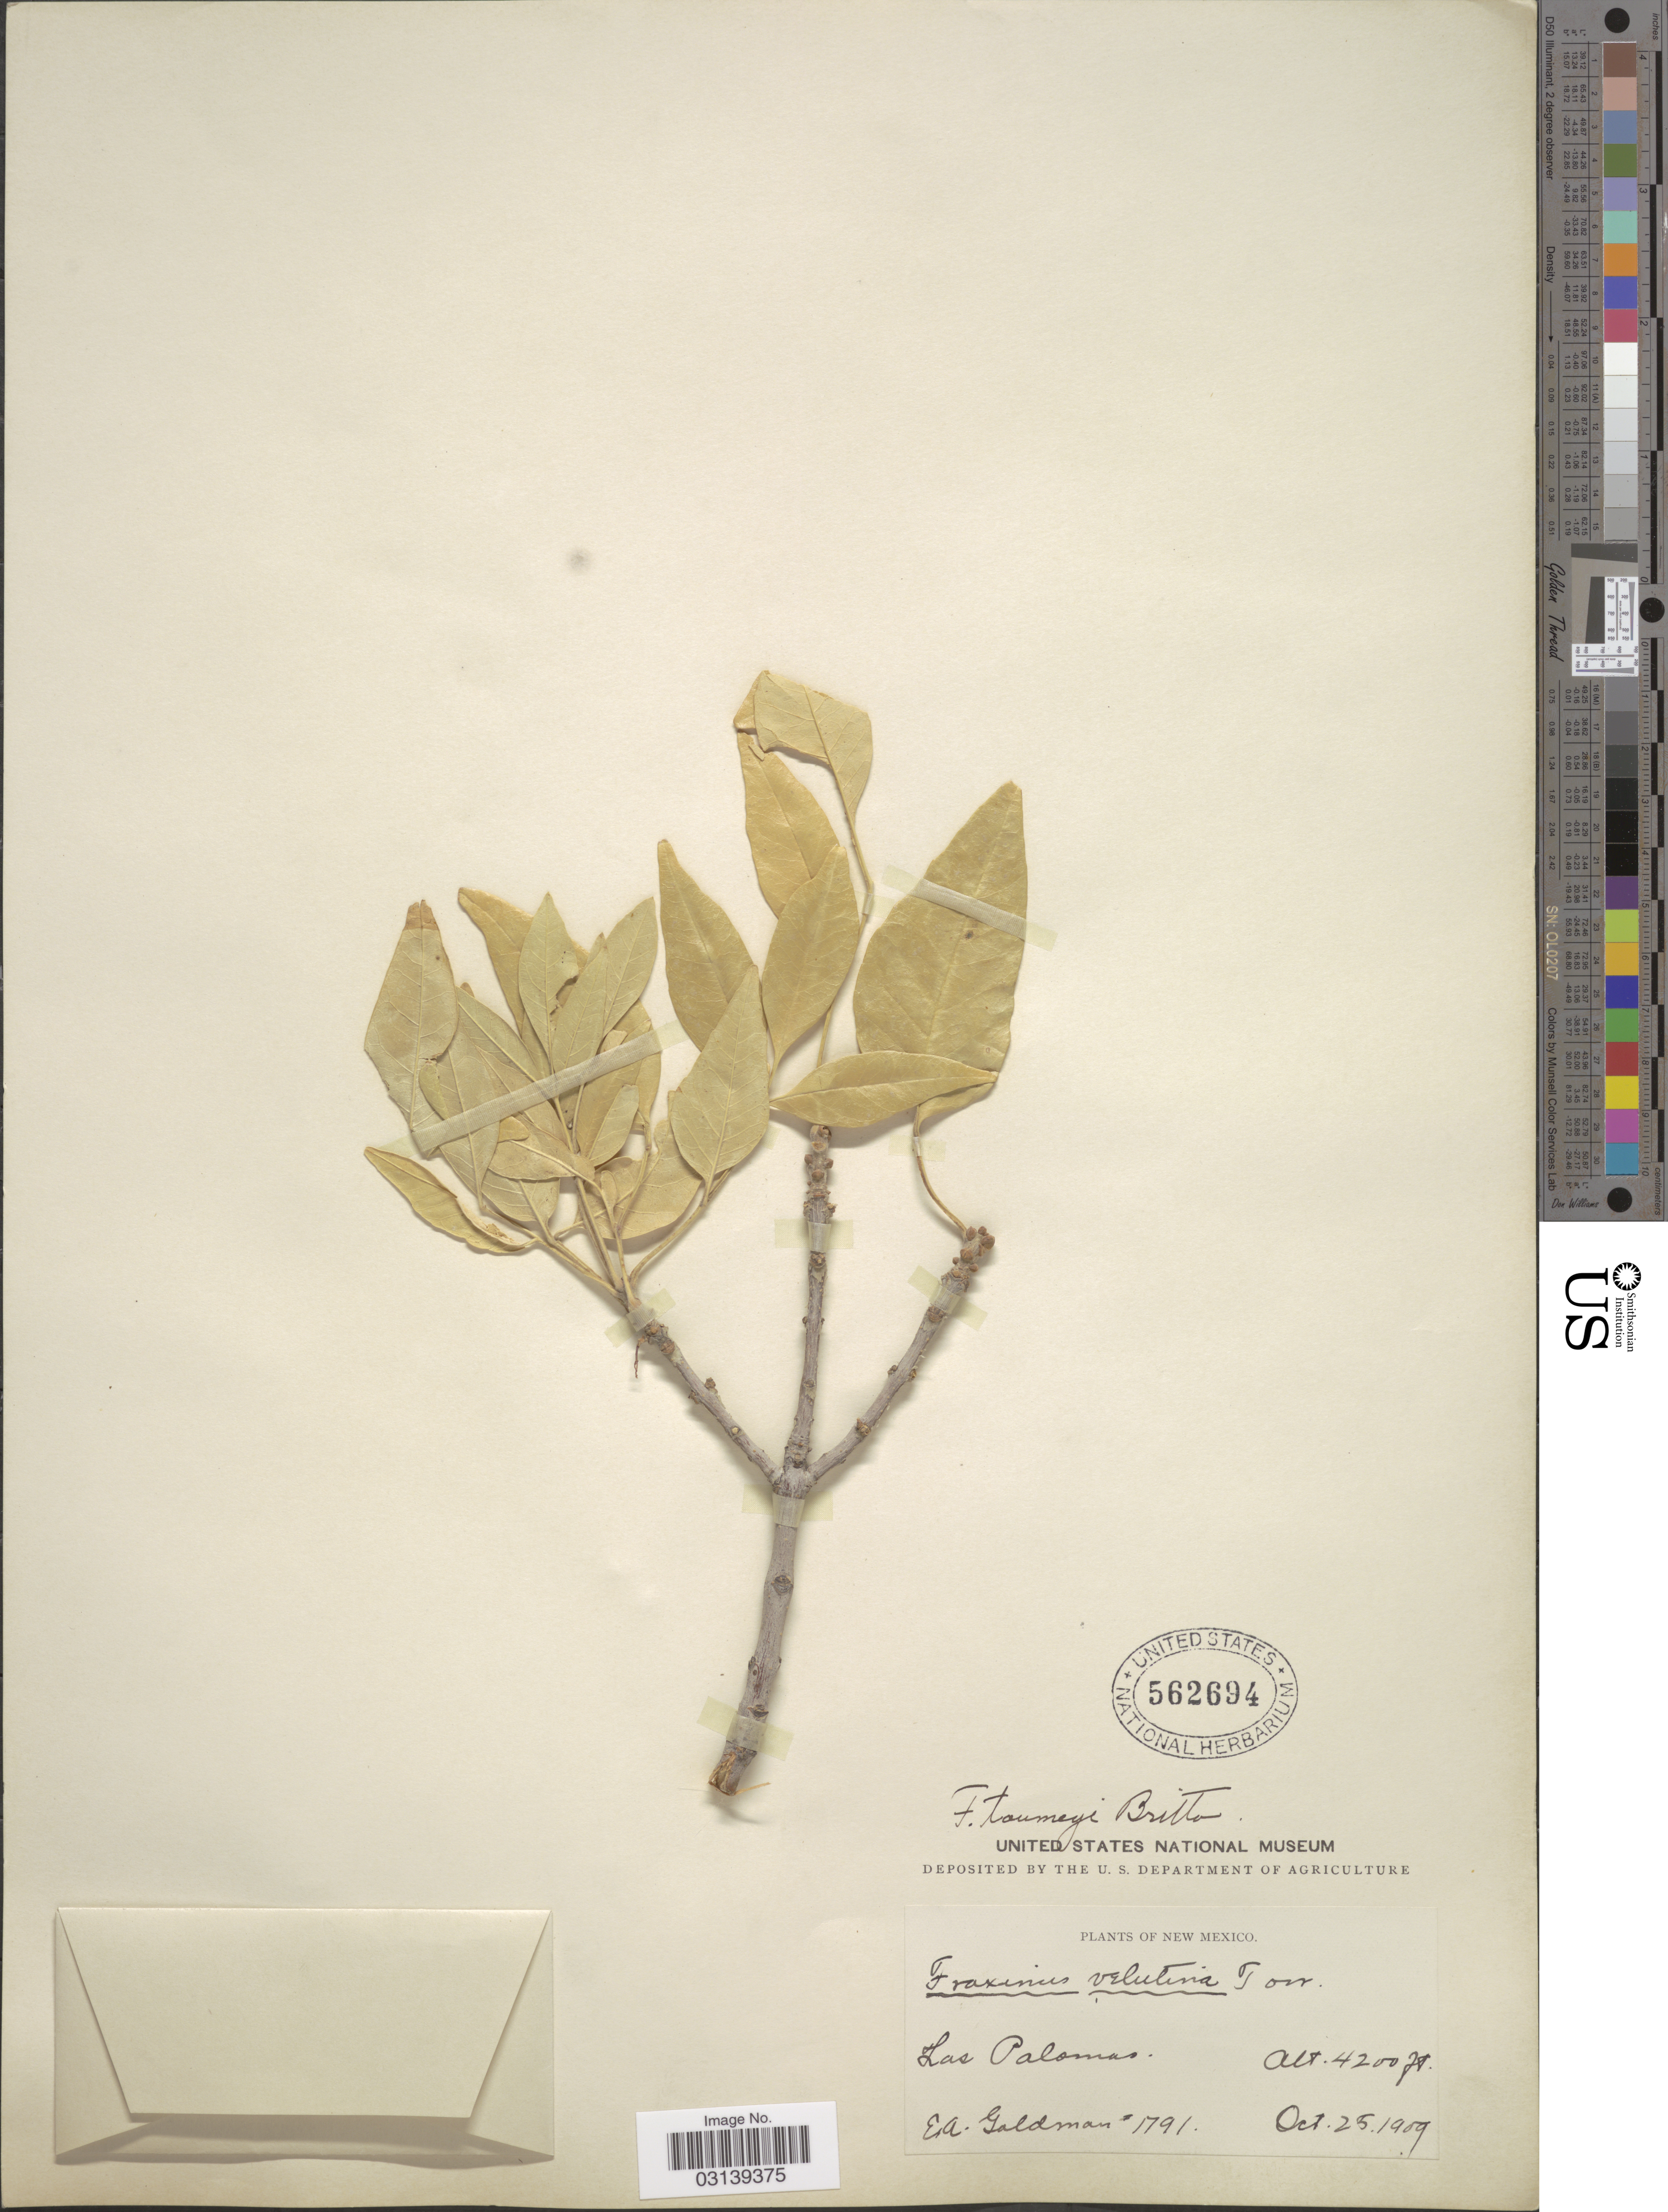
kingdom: Plantae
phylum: Tracheophyta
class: Magnoliopsida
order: Lamiales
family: Oleaceae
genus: Fraxinus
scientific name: Fraxinus velutina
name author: Torr.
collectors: E. A. Goldman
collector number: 1791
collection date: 1909-10-25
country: United States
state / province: New Mexico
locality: Las Palomas.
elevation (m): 1280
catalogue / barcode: US 562694